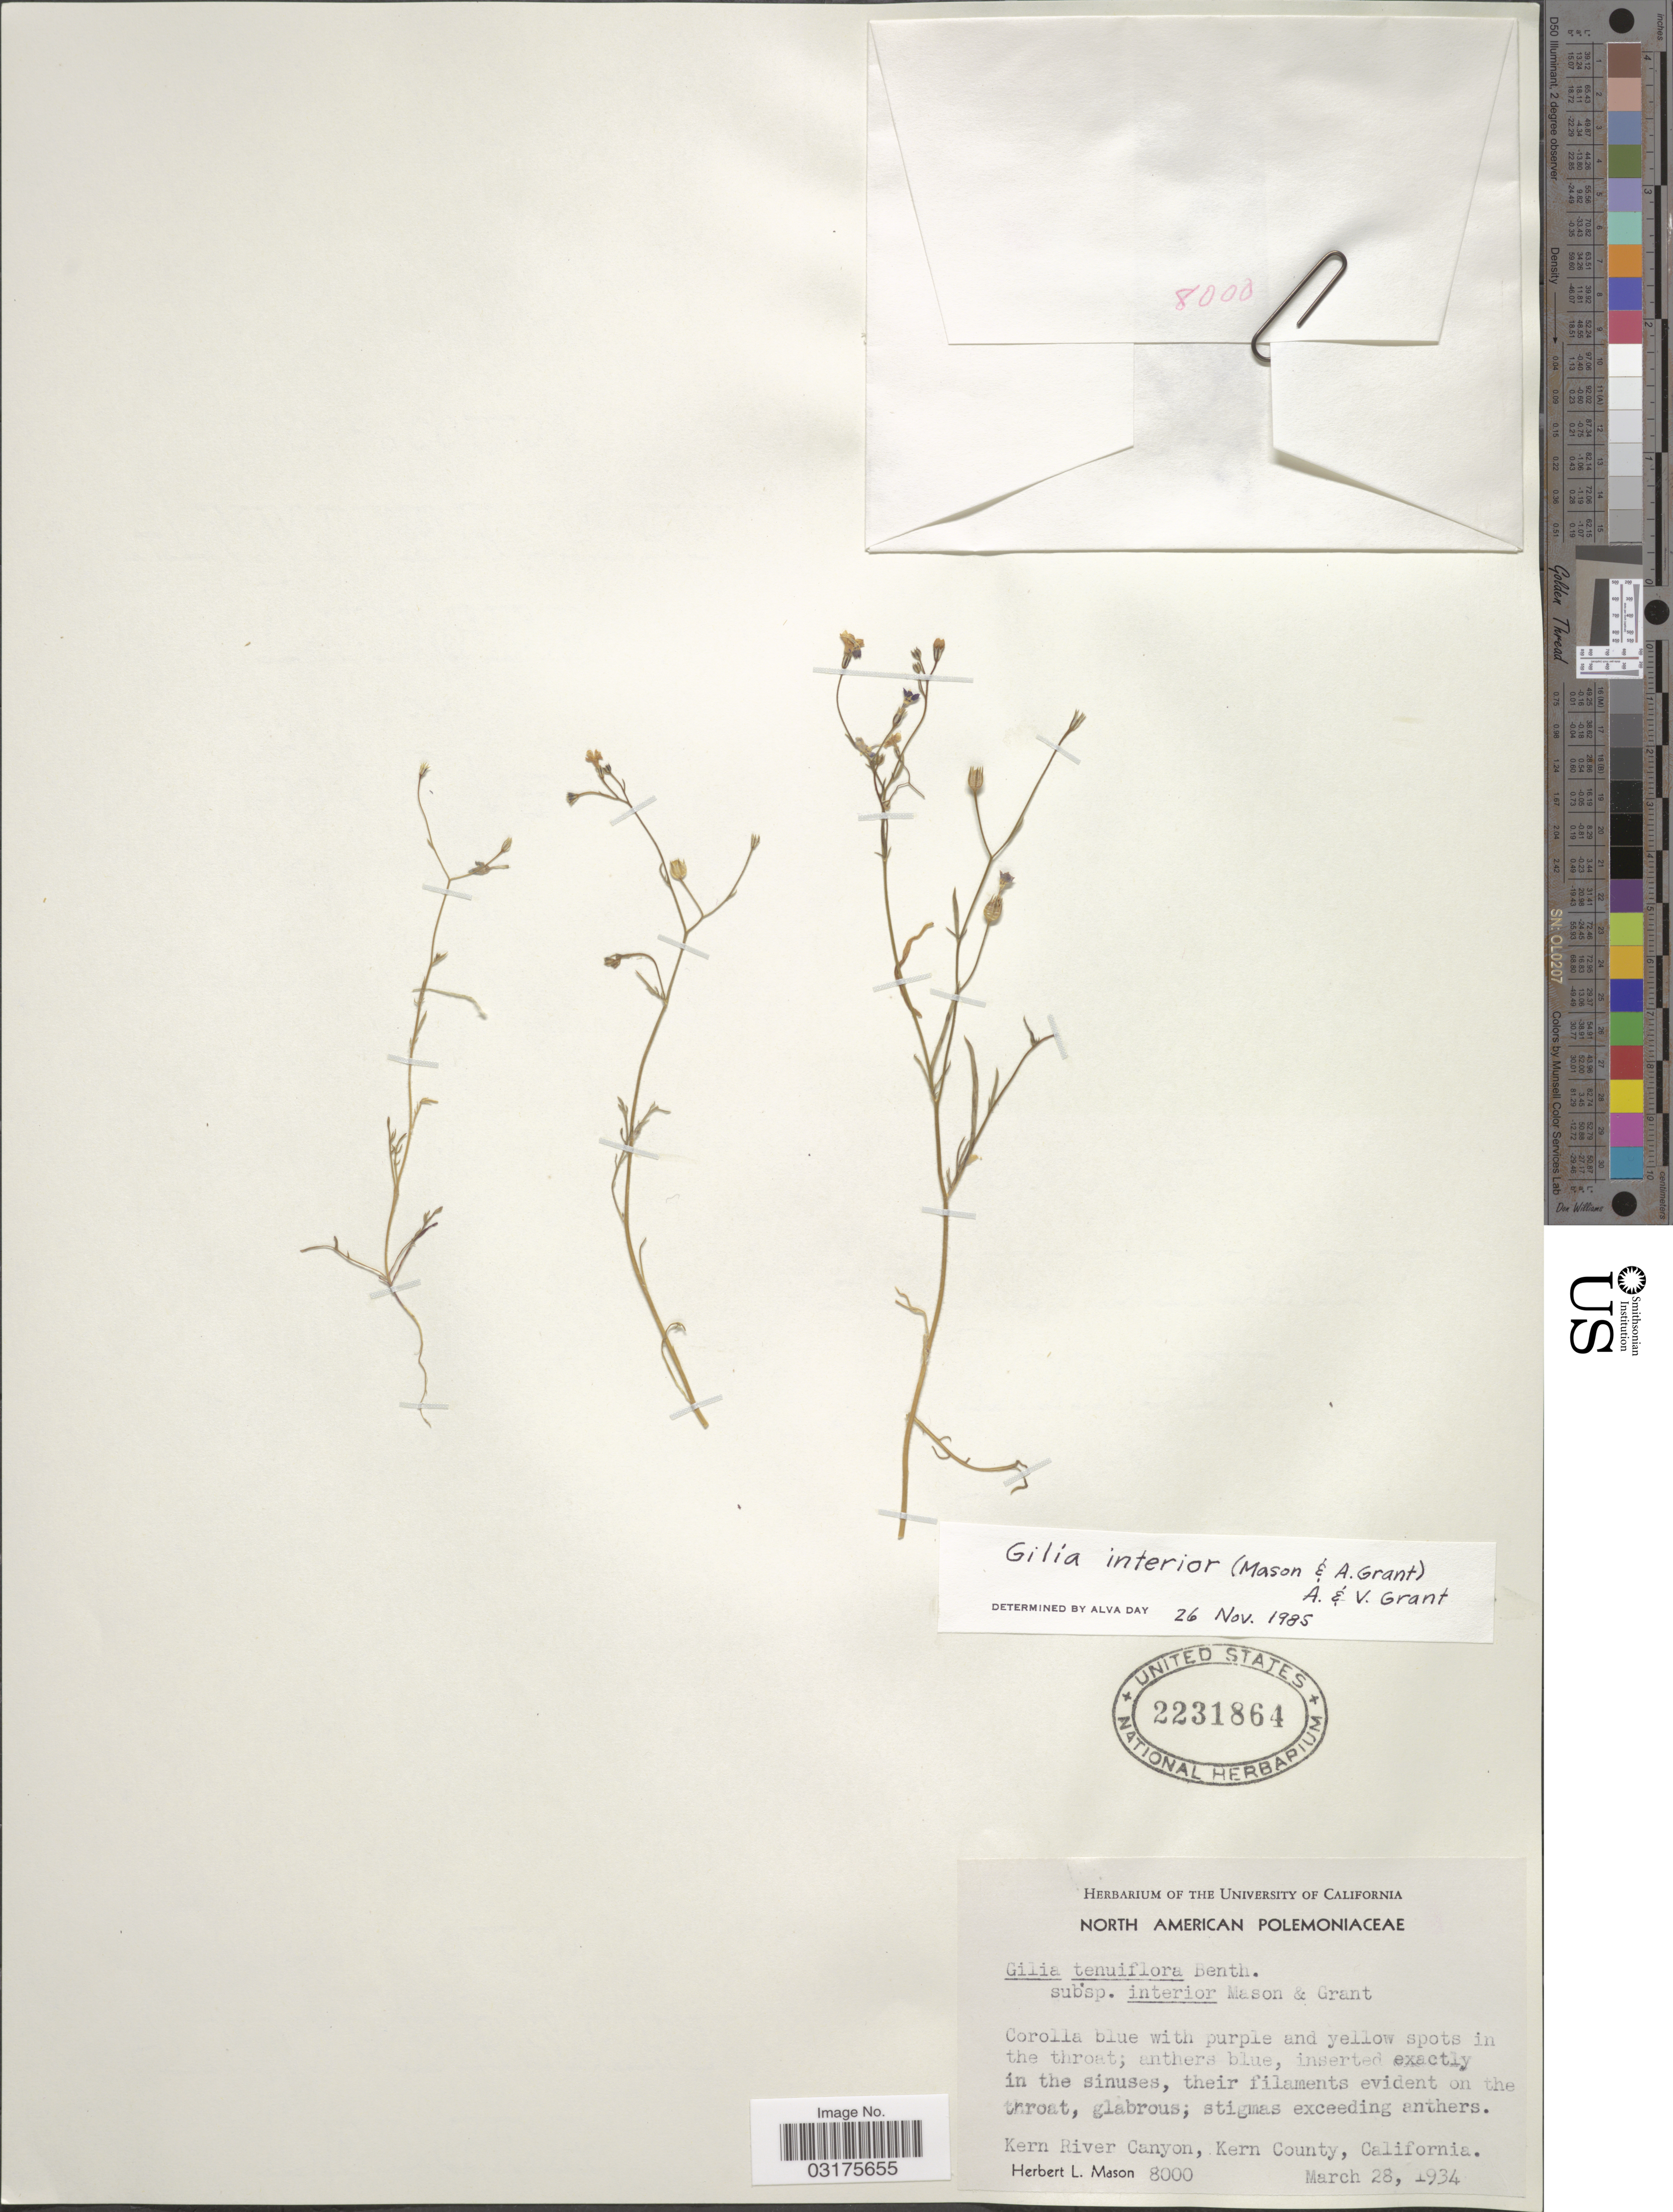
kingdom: Plantae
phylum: Tracheophyta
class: Magnoliopsida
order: Ericales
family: Polemoniaceae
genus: Gilia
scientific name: Gilia interior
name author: (H. Mason & A.D. Grant) A.D. Grant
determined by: Day, A.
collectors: H. L. Mason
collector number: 8000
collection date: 1934-03-28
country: United States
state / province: California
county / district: Kern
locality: Kern River Canyon, Kern County.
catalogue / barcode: US 2231864